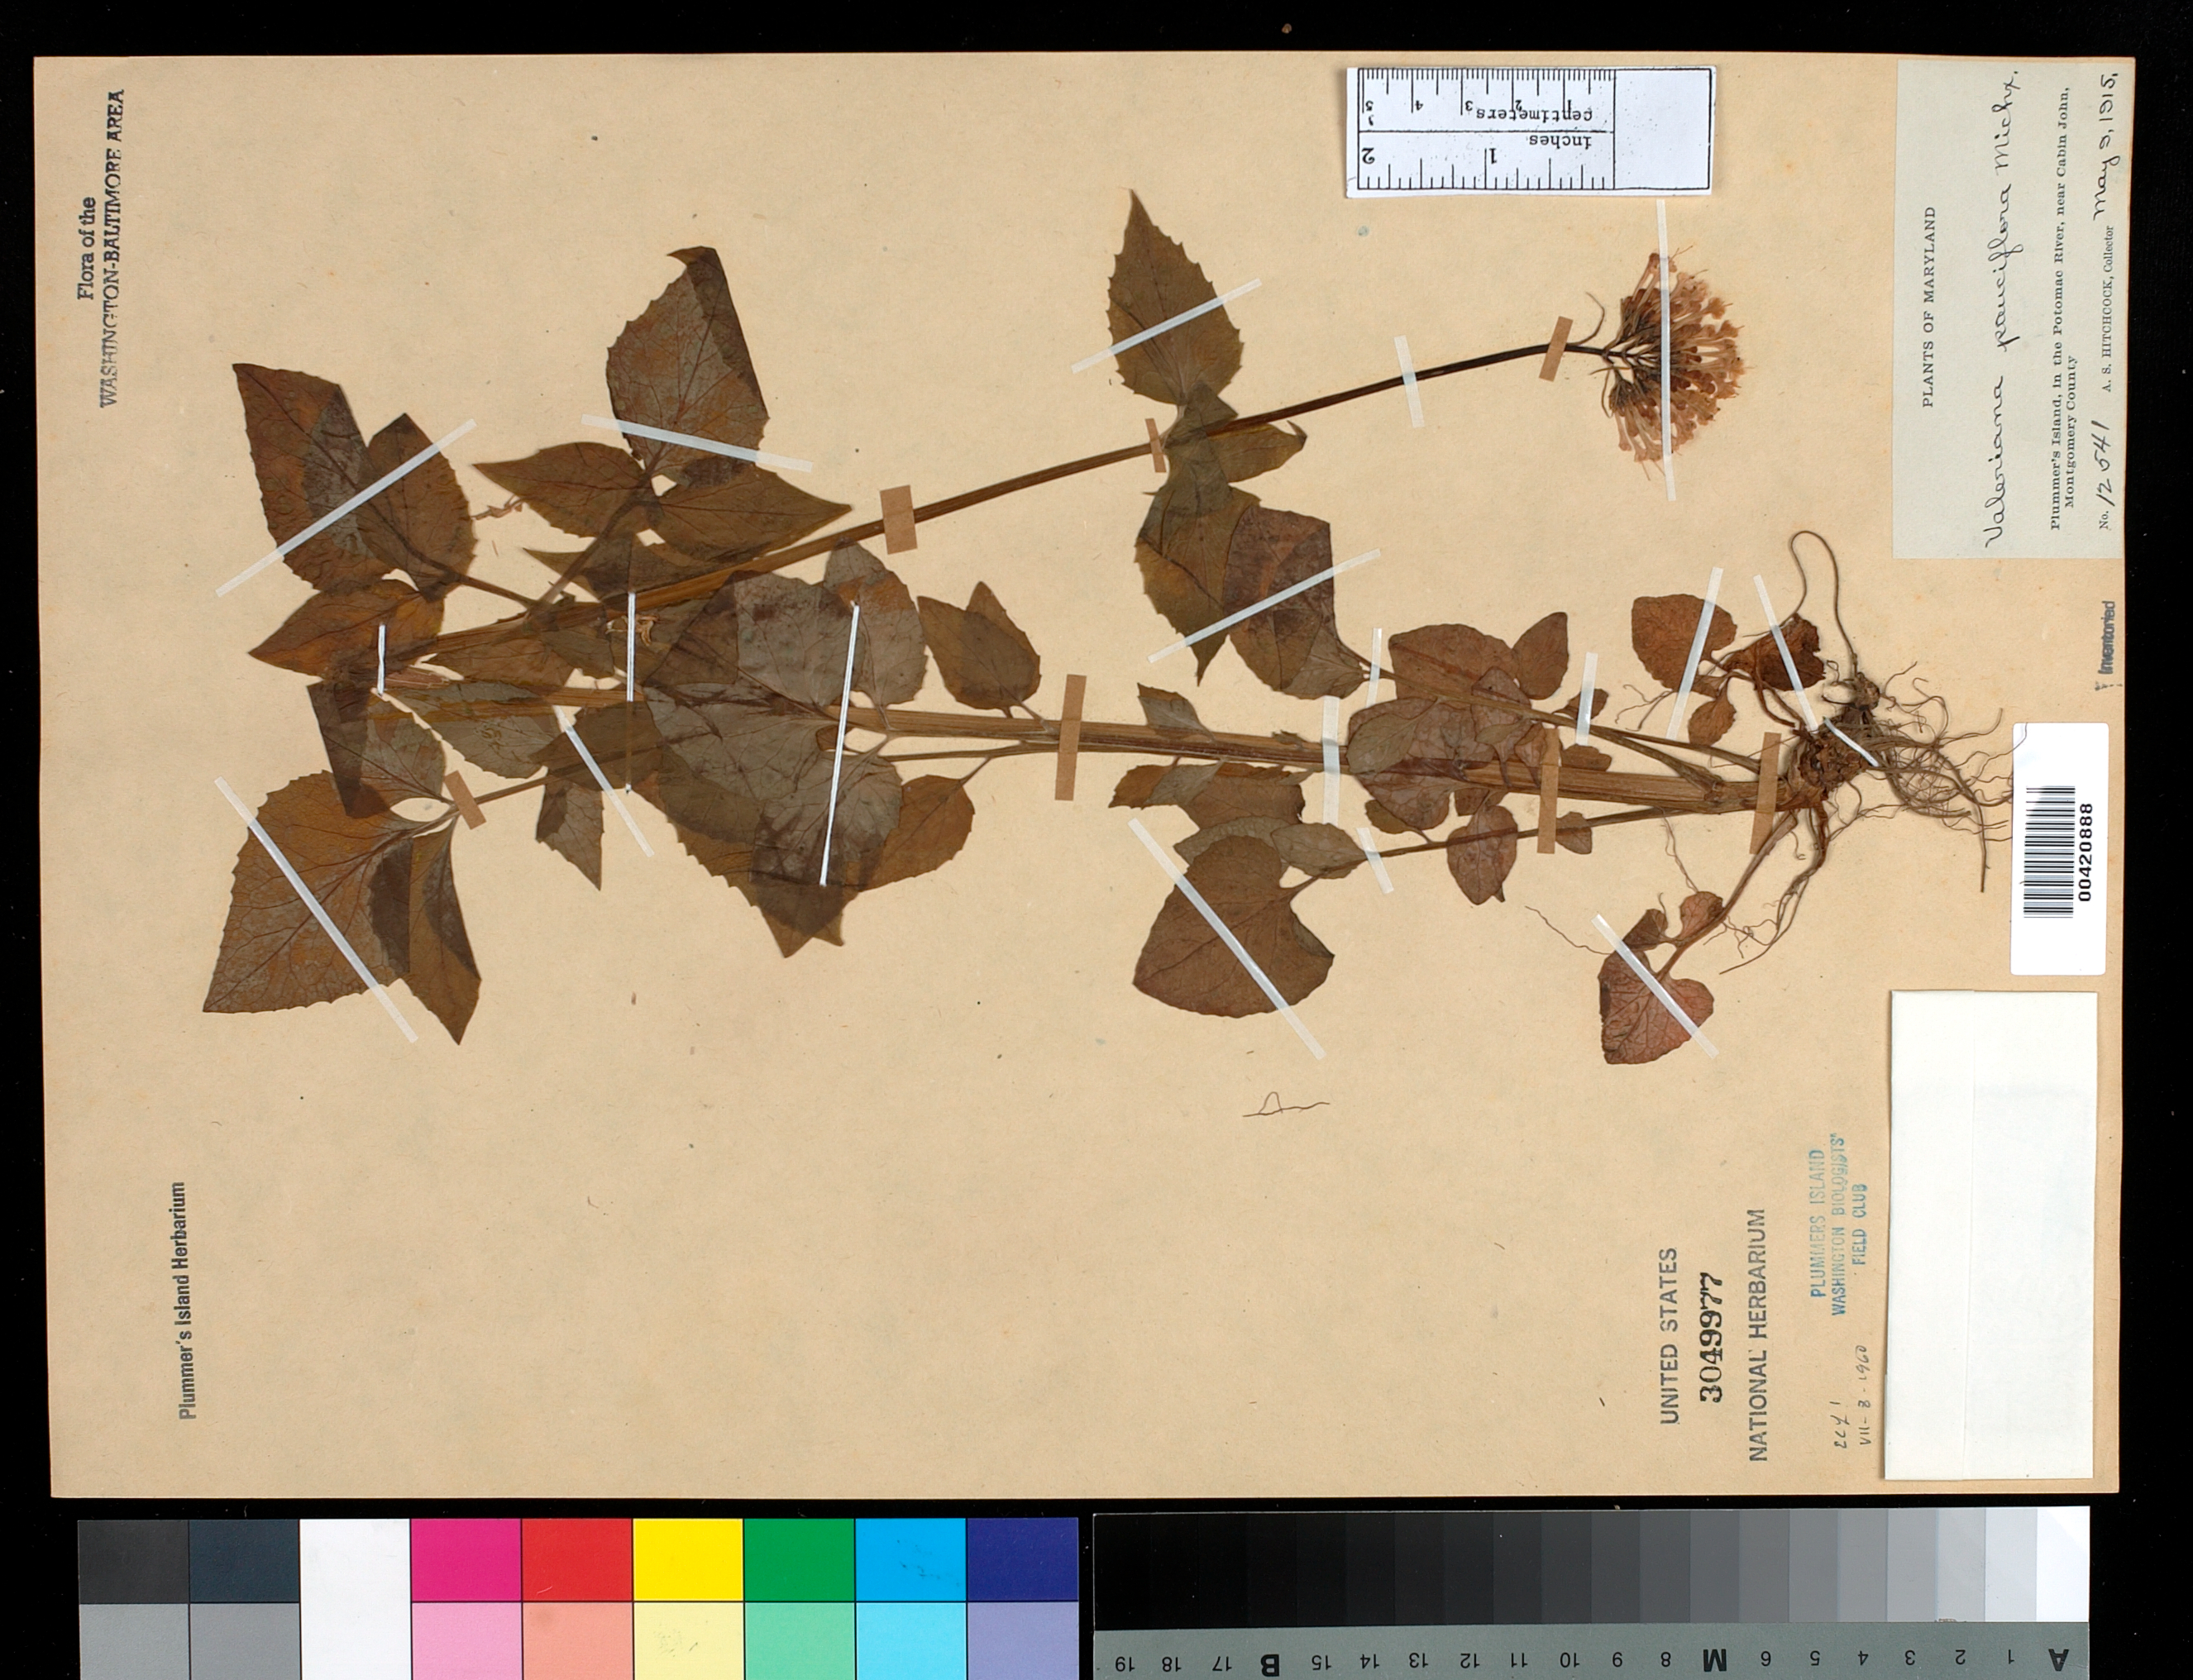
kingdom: Plantae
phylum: Tracheophyta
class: Magnoliopsida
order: Dipsacales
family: Caprifoliaceae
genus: Valeriana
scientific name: Valeriana pauciflora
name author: Michx.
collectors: A. S. Hitchcock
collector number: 12541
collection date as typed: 09 May 1915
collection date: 1915-05-09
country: United States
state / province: Maryland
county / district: Montgomery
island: Plummers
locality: Plummer's Island C. & O. Canal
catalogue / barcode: US 3049977